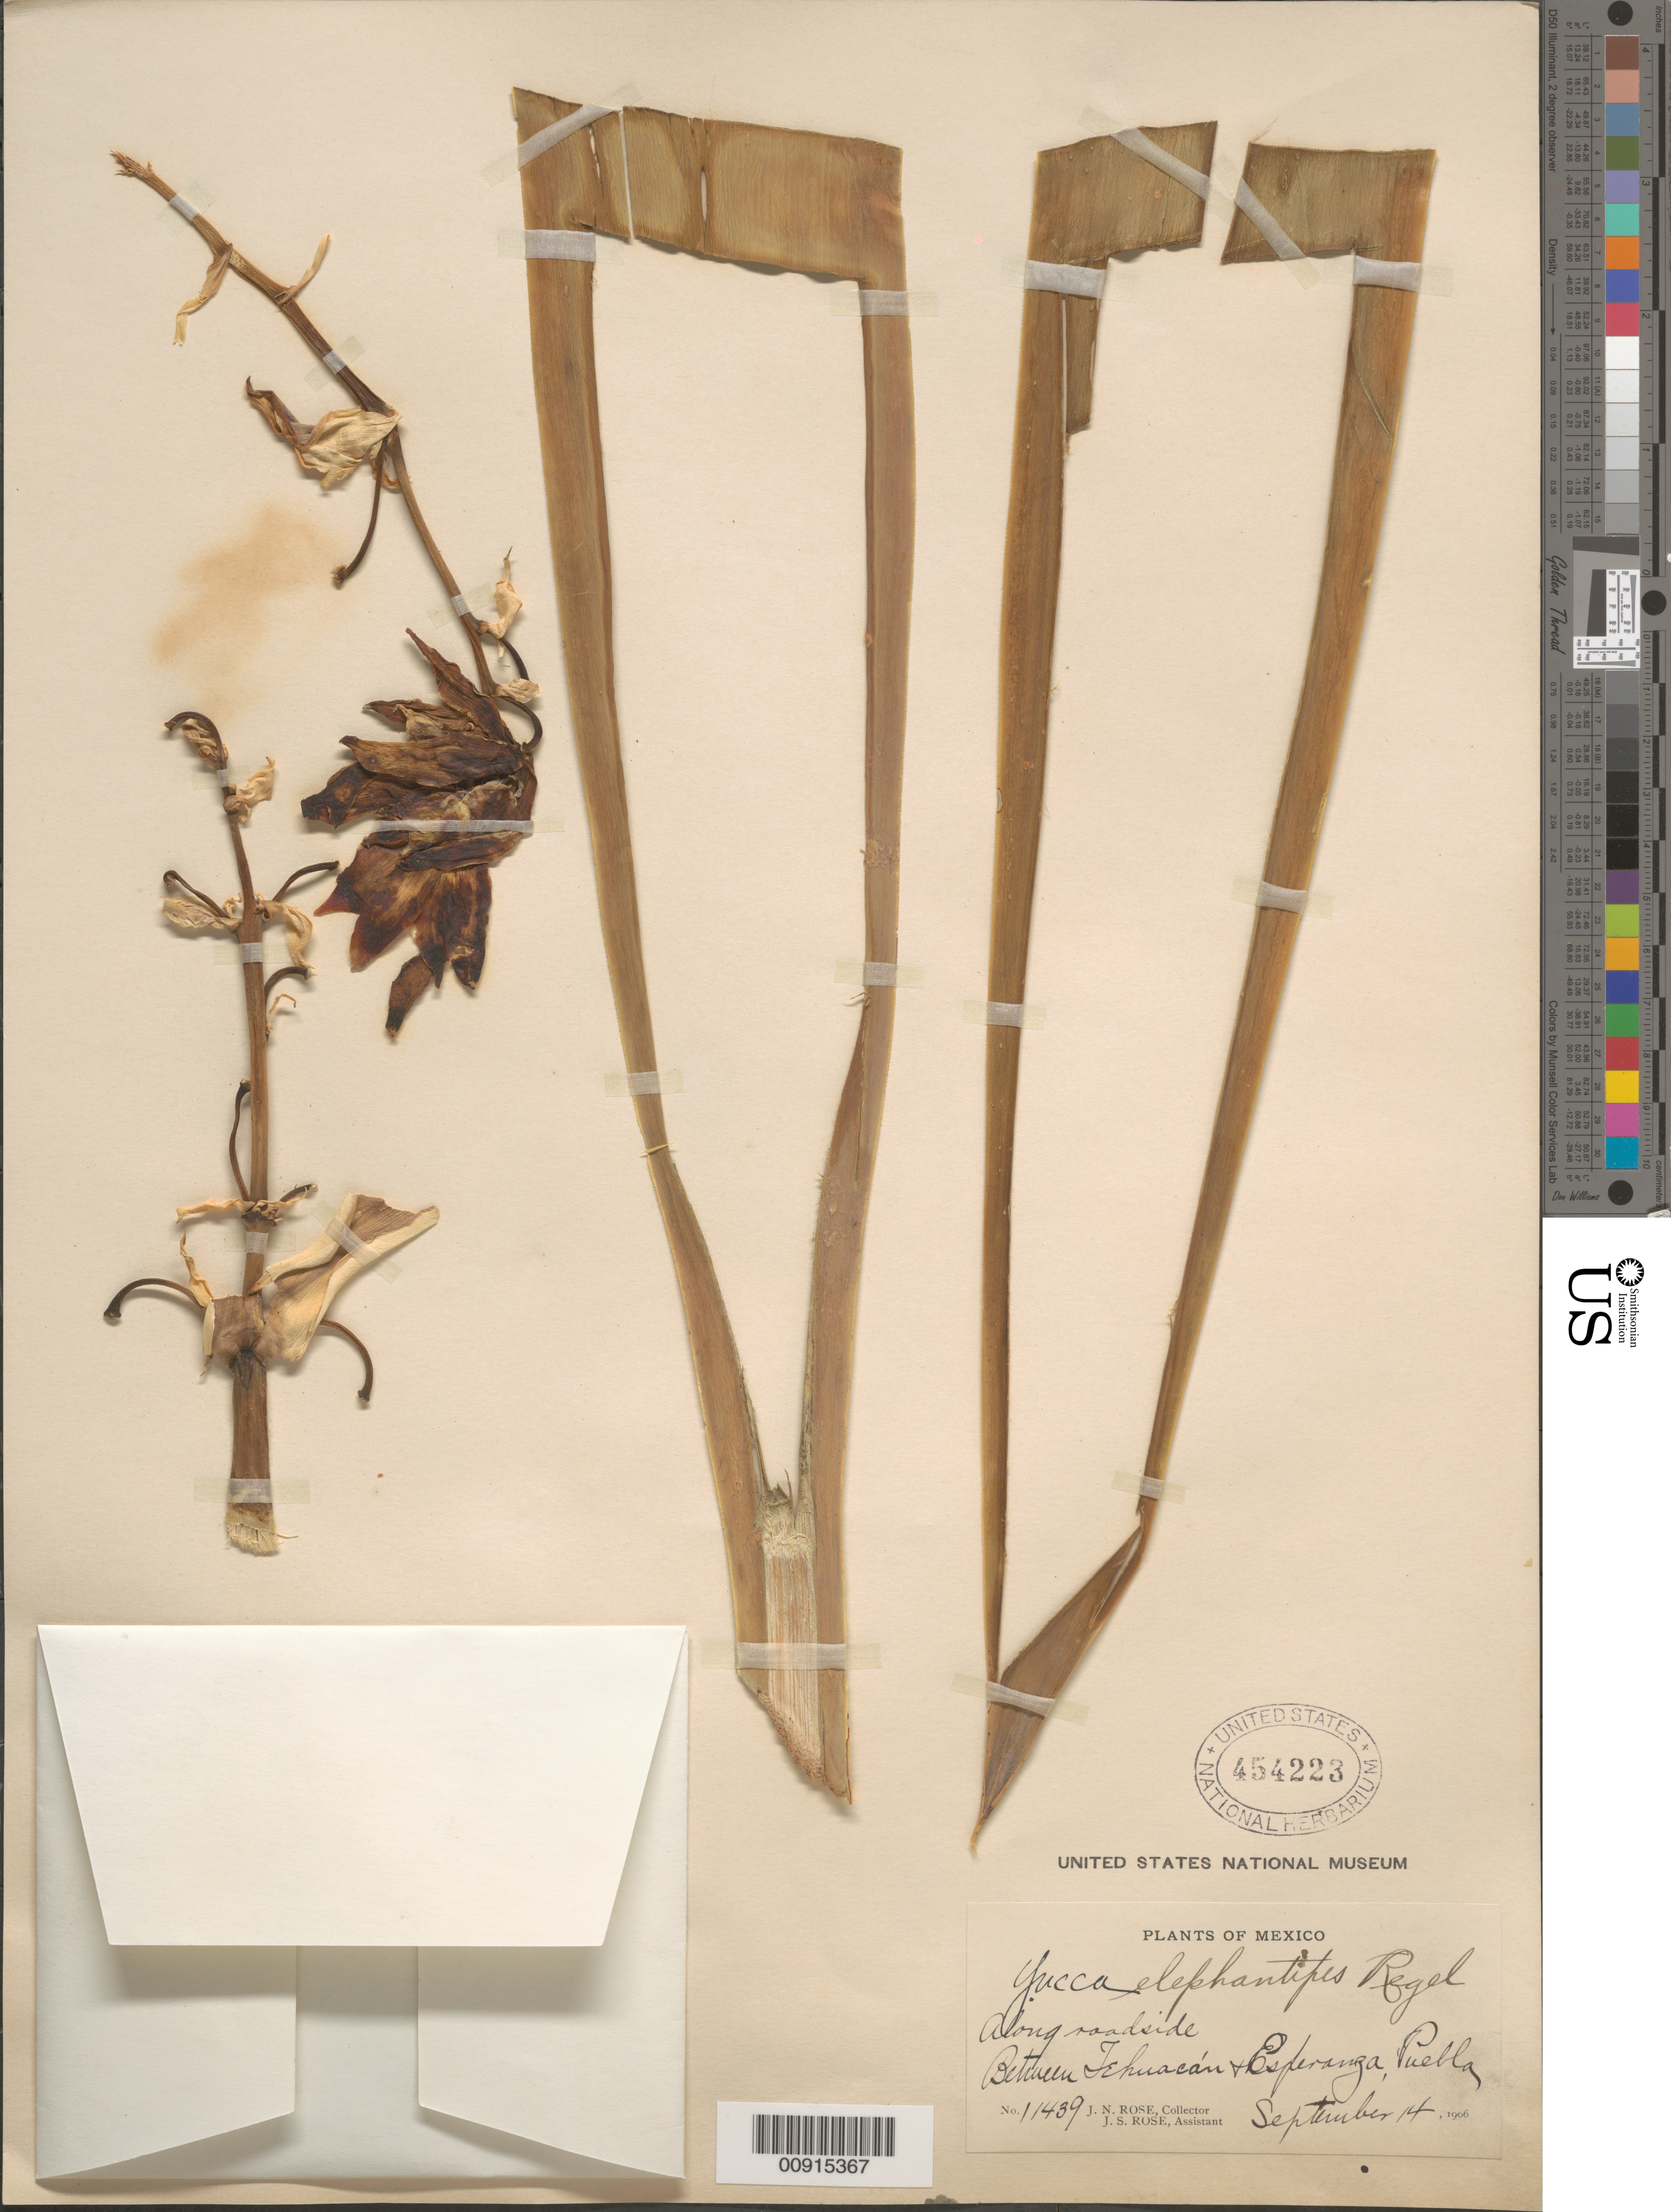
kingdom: Plantae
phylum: Tracheophyta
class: Liliopsida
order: Asparagales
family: Asparagaceae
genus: Yucca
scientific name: Yucca elephantipes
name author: Regel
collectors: J. N. Rose & J. S. Rose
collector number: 11439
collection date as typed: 14 Sep 1906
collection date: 1906-09-14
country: Mexico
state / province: Puebla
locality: Between Tehuacán & Esperanza, Puebla.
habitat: Along roadside.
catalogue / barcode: US 454223